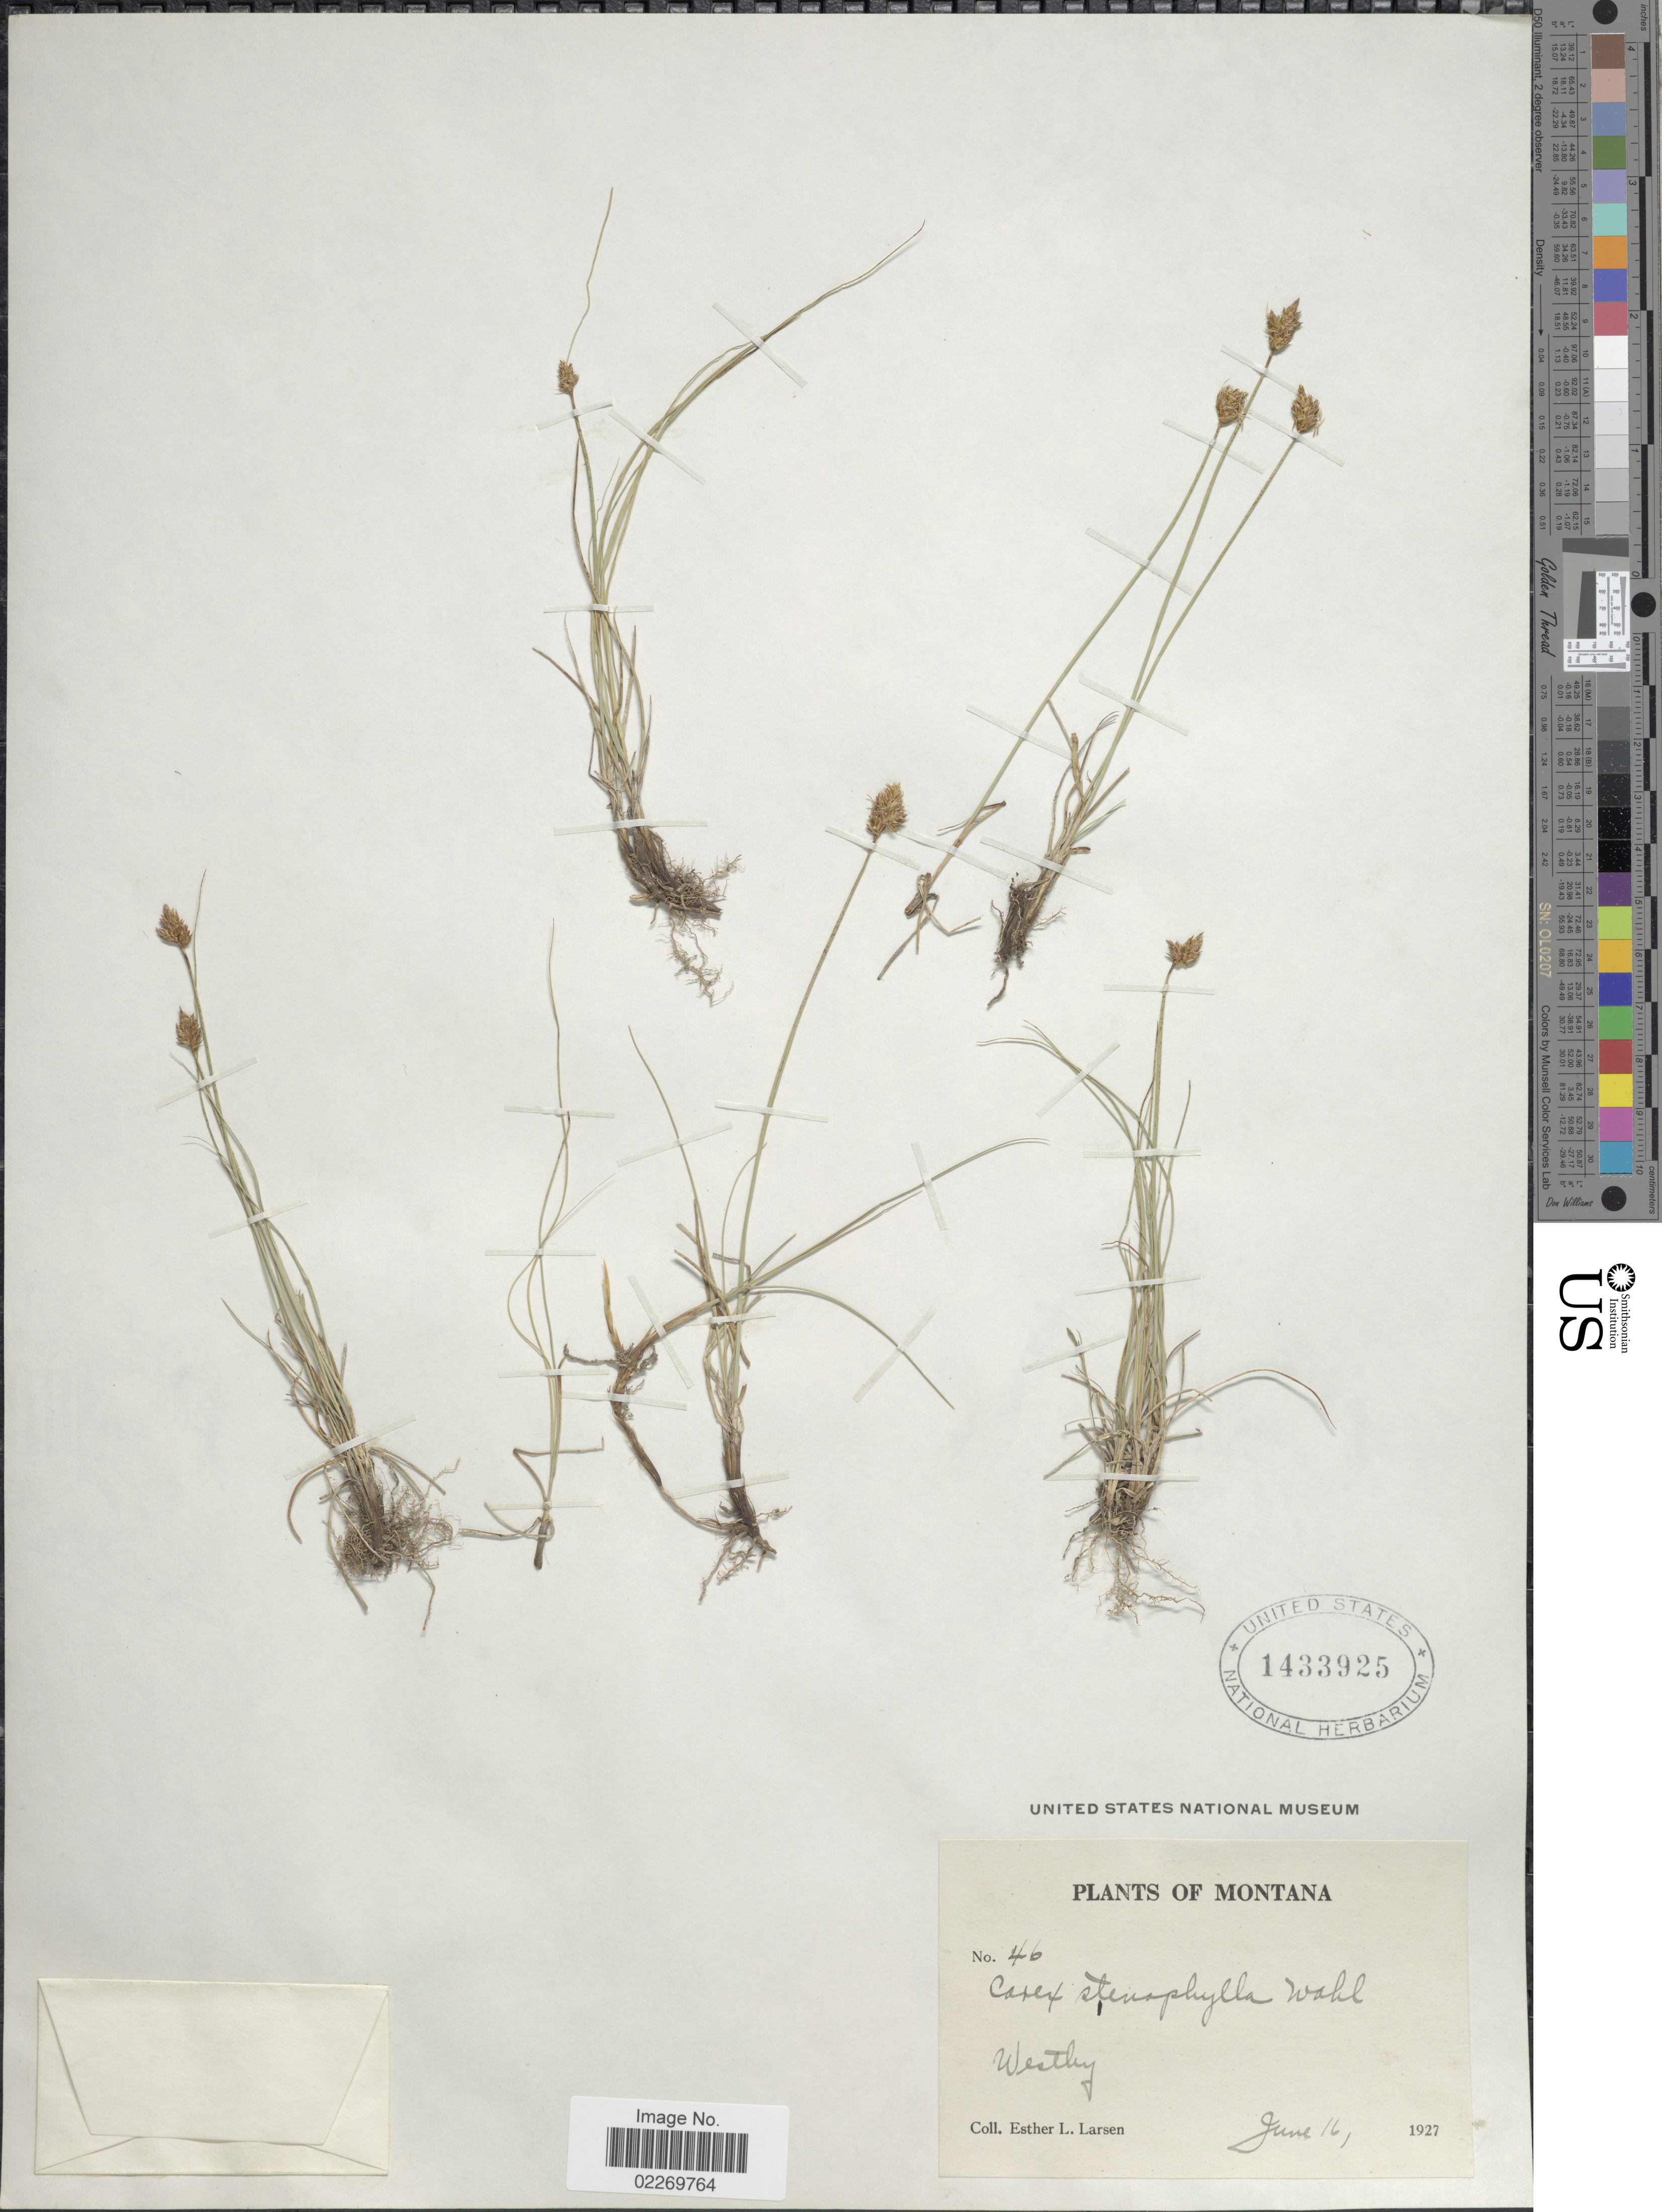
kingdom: Plantae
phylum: Tracheophyta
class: Liliopsida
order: Poales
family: Cyperaceae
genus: Carex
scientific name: Carex eleocharis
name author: L.H. Bailey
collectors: E. L. Larsen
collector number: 46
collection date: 1927-06-16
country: United States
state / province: Montana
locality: Westley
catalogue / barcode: US 1433925